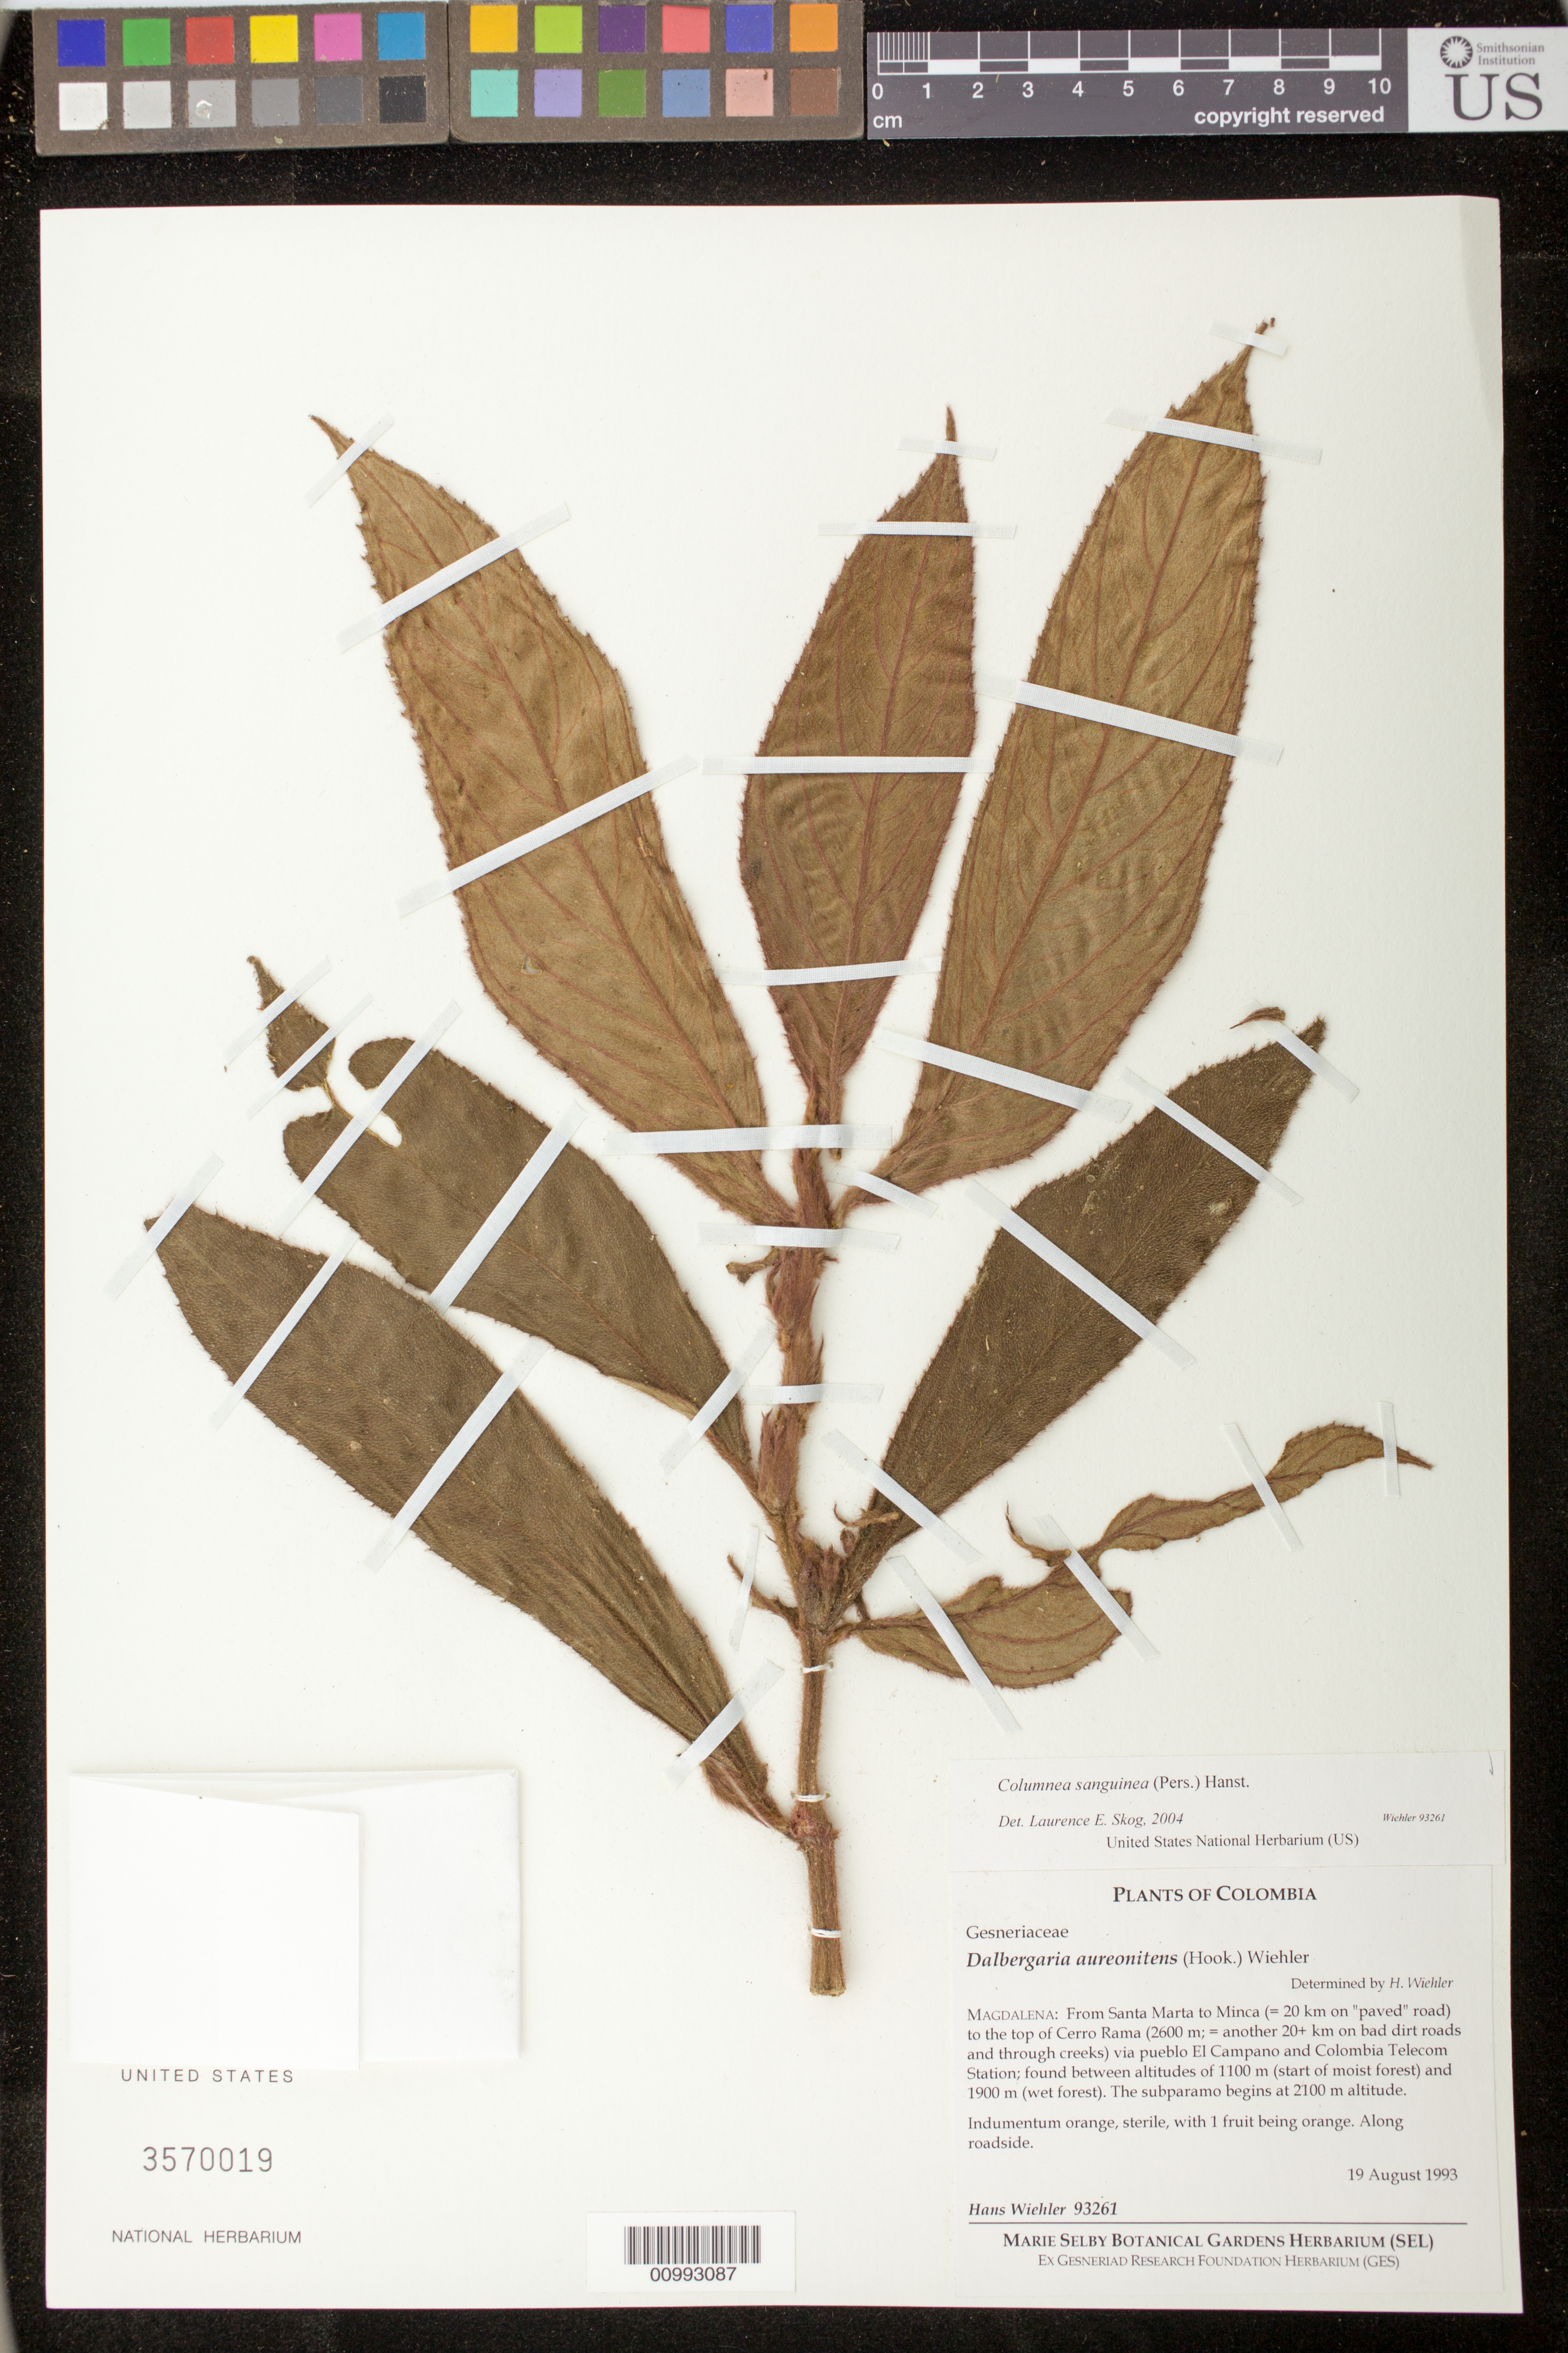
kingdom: Plantae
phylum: Tracheophyta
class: Magnoliopsida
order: Lamiales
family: Gesneriaceae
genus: Columnea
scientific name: Columnea sanguinea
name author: (Pers.) Hanst.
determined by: Skog, Laurence E.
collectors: H. J. Wiehler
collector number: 93261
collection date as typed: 19 Aug 1993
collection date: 1993-08-19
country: Colombia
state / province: Magdalena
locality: Magdalena: from Santa Marta to Minca (= 20 km on "paved" road) to the top of Cerro Rama (2600 m; = another 20+ km on bad dirt roads and through creeks) via pueblo El Campano and Colombia Telecom Station; found between altitudes of 1100 m (start of moist forest) and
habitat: Along roadside.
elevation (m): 1100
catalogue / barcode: US 3570019